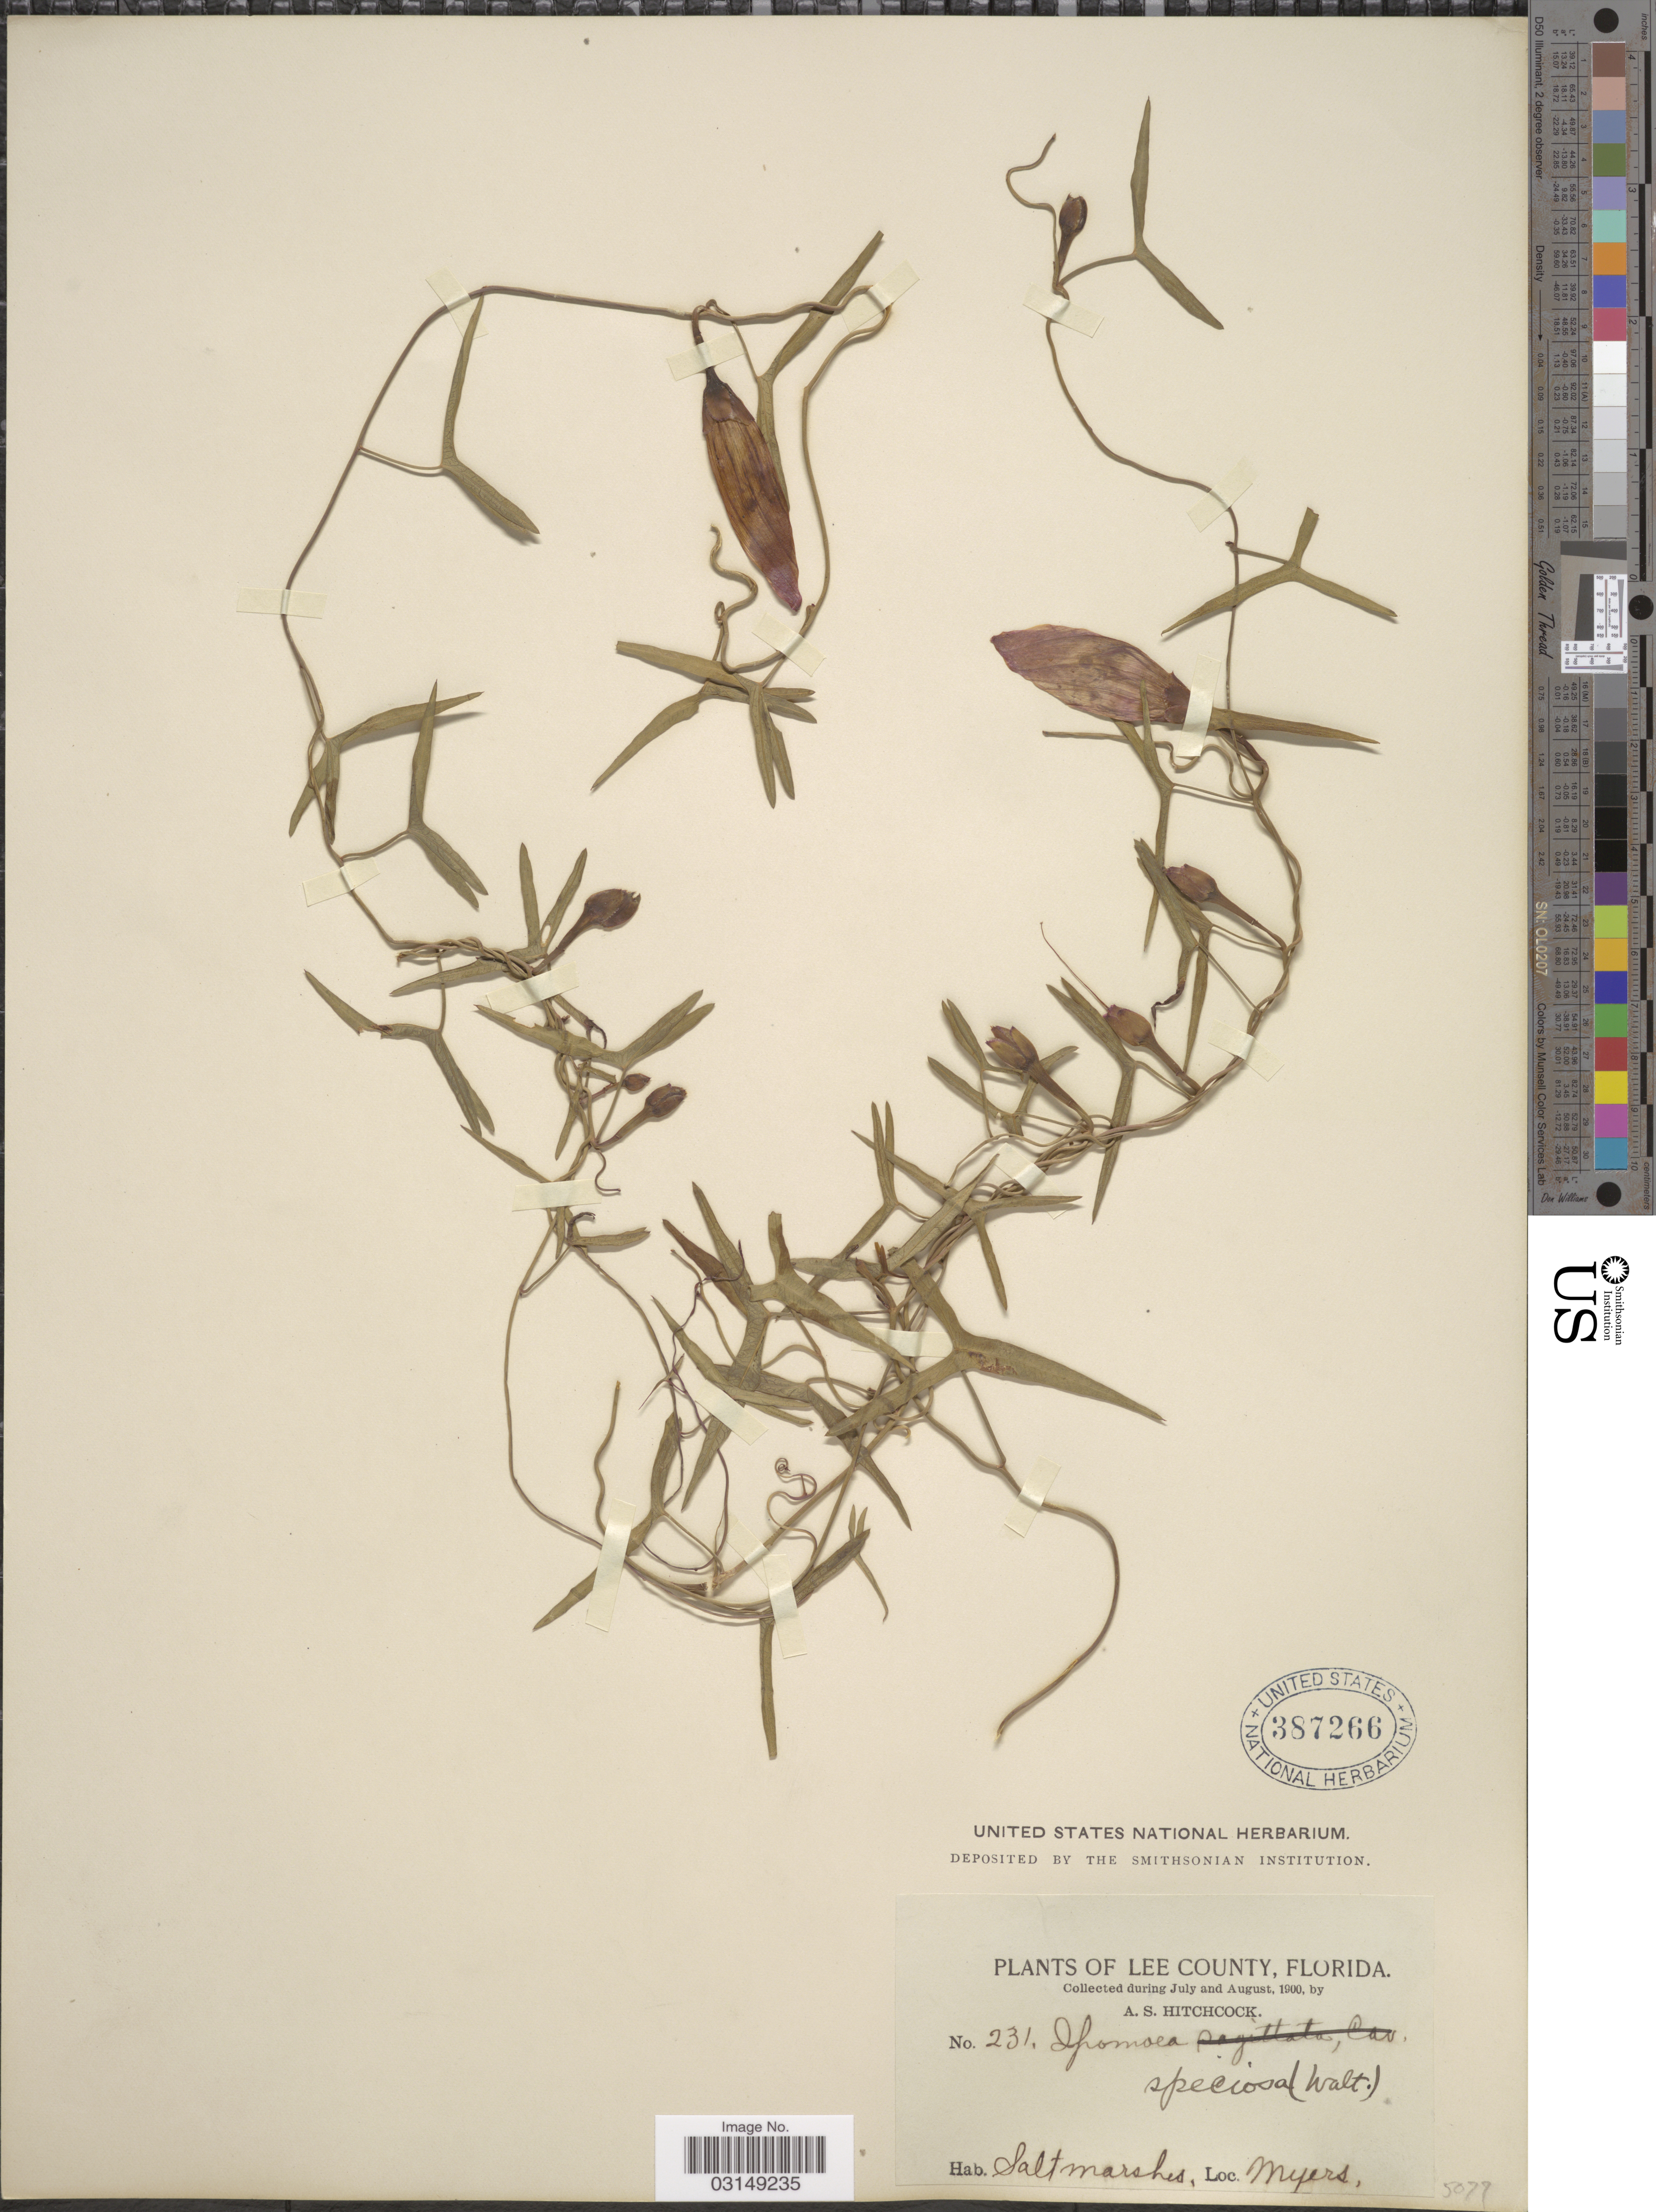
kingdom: Plantae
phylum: Tracheophyta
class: Magnoliopsida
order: Solanales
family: Convolvulaceae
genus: Ipomoea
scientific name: Ipomoea sagittata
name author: Poir.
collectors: A. S. Hitchcock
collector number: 231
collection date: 1900-07/1900-08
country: United States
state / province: Florida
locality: Lee County. Myers.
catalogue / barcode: US 387266